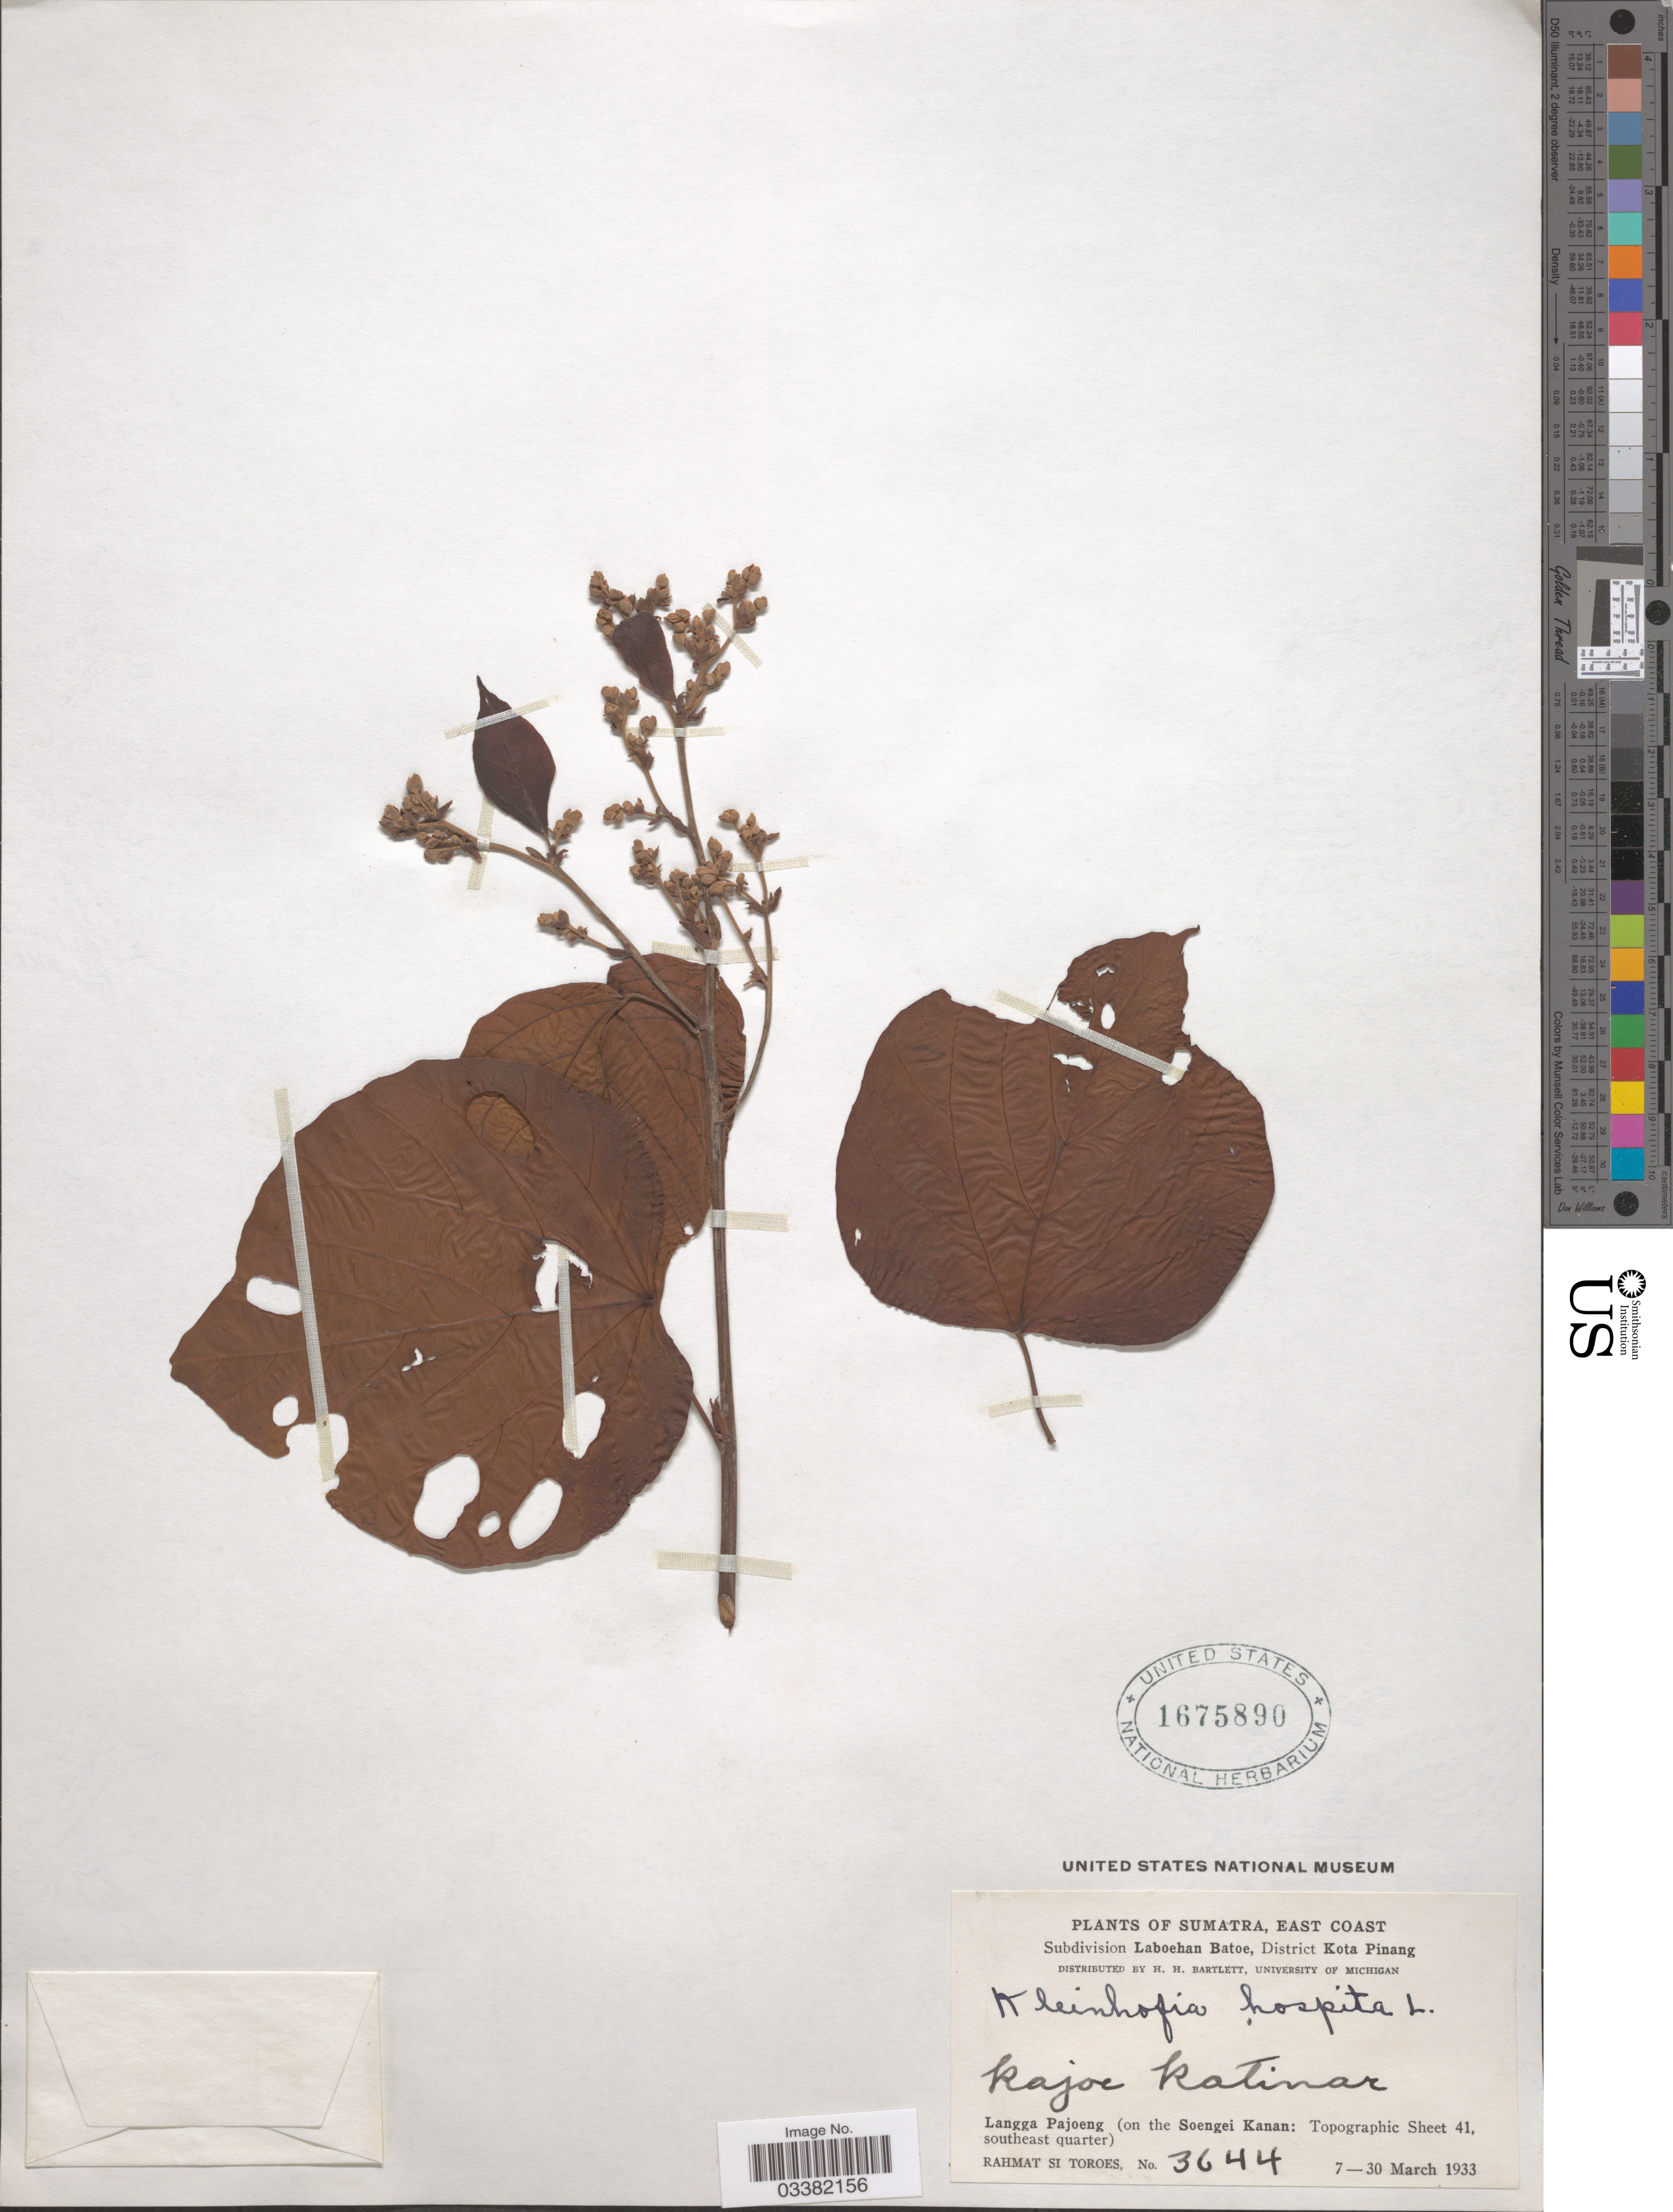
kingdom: Plantae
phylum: Tracheophyta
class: Magnoliopsida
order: Malvales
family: Malvaceae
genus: Kleinhovia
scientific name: Kleinhovia hospita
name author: L.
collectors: Rahmat Si Boeea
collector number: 3644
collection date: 1933-03-07/1933-03-30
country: Indonesia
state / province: Sumatra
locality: East Coast. Subdivision Laboehan Batoe, District Kota Pinang. Langga Pajoeng (on the Soengei Kanan: Topographic Sheet 41, southeast quarter).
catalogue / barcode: US 1675890